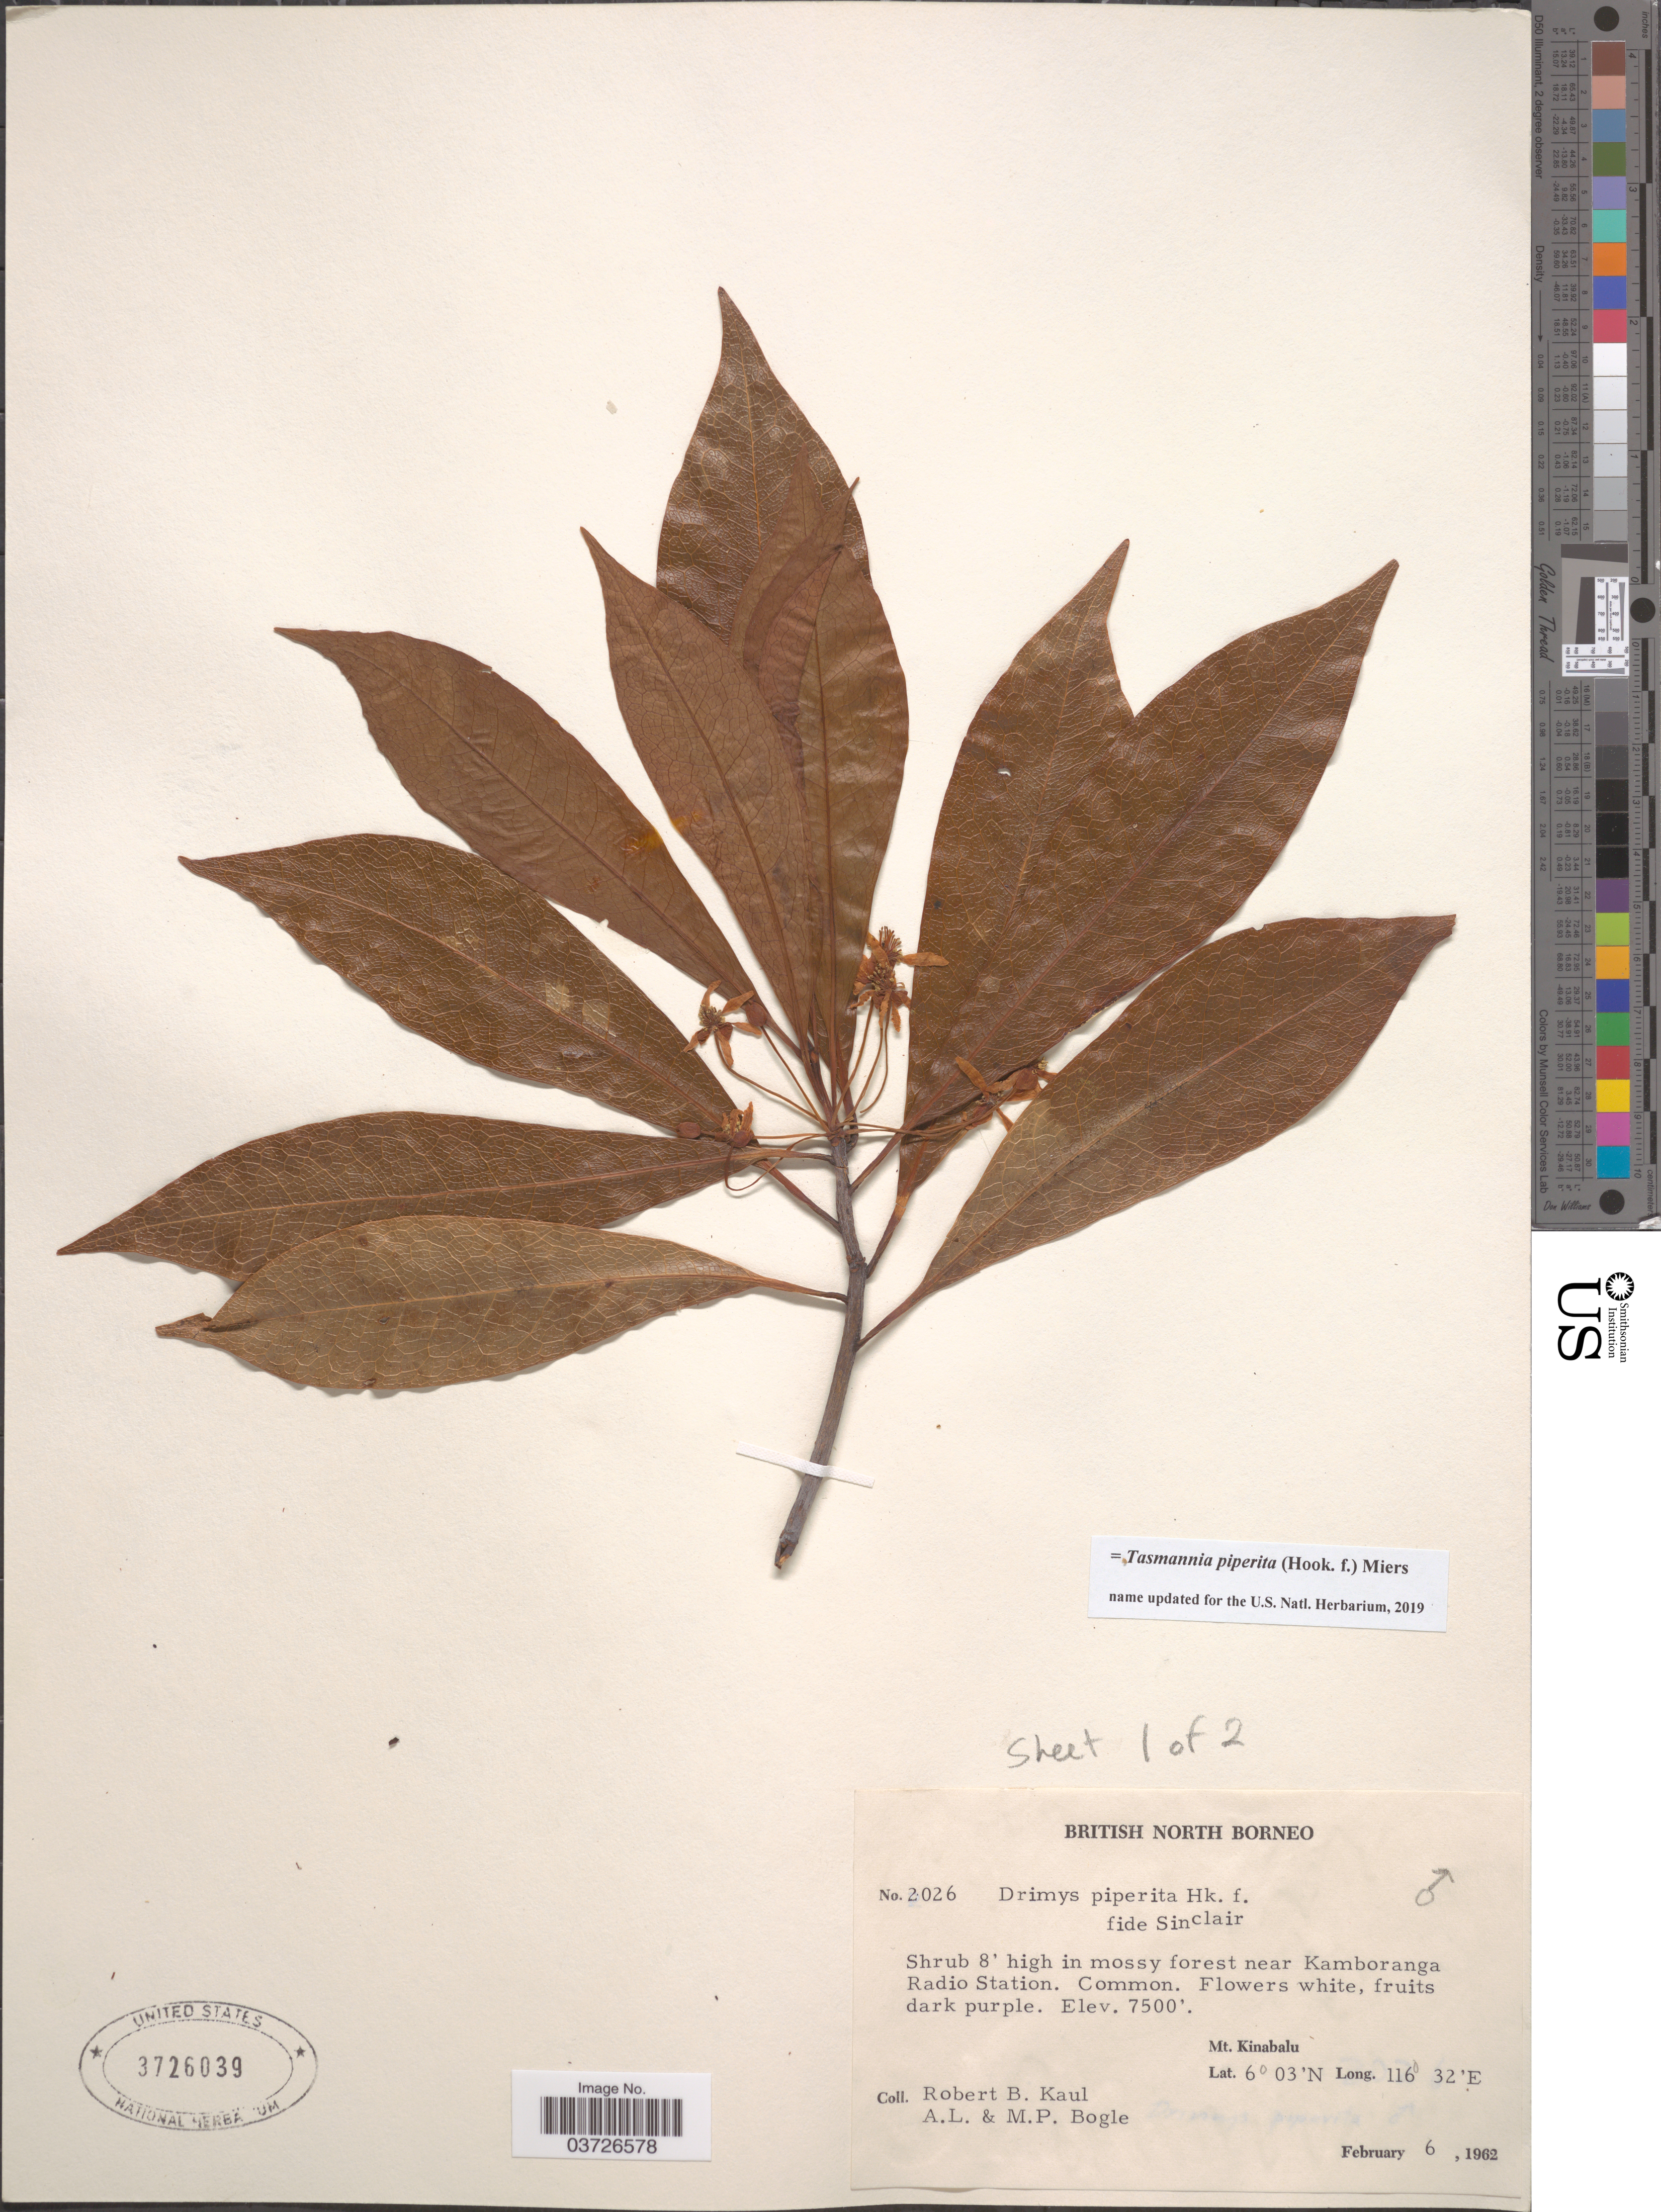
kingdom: Plantae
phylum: Tracheophyta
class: Magnoliopsida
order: Canellales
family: Winteraceae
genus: Tasmannia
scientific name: Tasmannia piperita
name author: (Hook. f.) Miers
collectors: R. Kaul, Bogle, A.L. & M. Bogle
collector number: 2026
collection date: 1962-02-06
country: Malaysia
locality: British North Borneo. Forest near Kamboranga Radio Station. Mt. Kinabalu.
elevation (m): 2286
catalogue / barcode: US 3726039